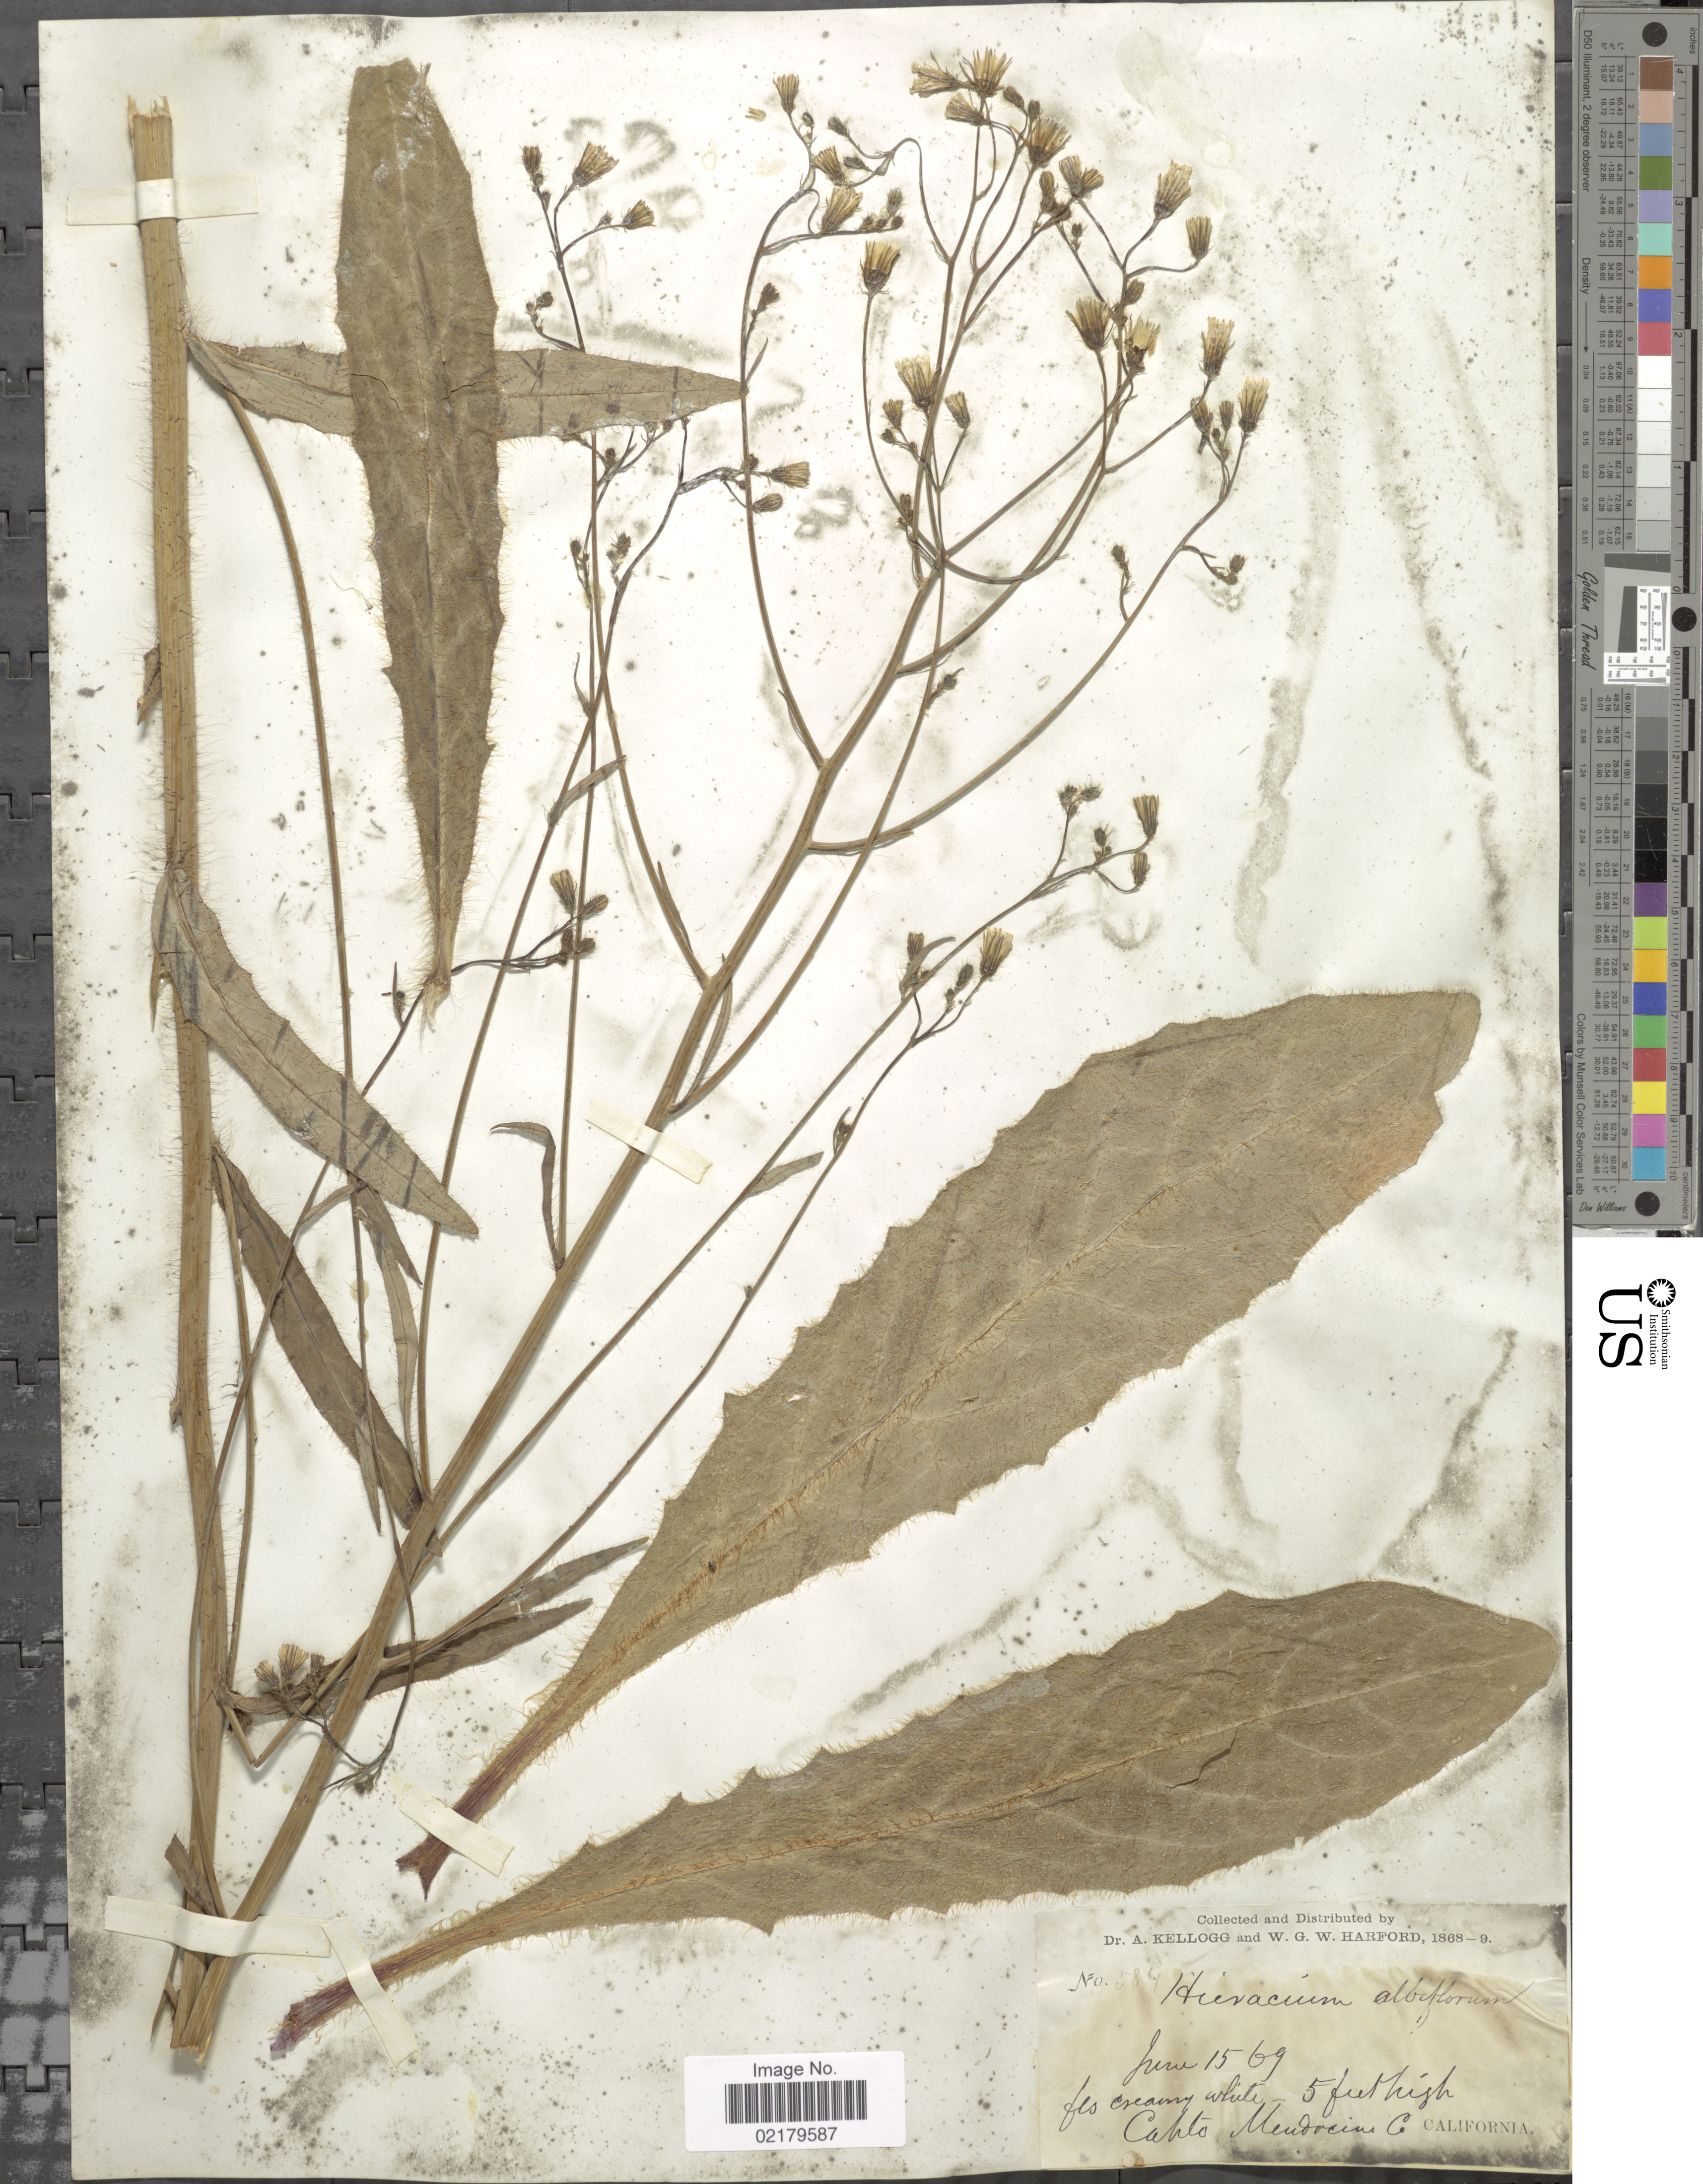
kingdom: Plantae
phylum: Tracheophyta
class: Magnoliopsida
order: Asterales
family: Asteraceae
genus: Hieracium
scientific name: Hieracium albiflorum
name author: Hook.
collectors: A. Kellogg & W. G. W. Harford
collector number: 584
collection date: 1869-06-15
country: United States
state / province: California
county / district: Mendocino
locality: Cahto, Mendocino Co